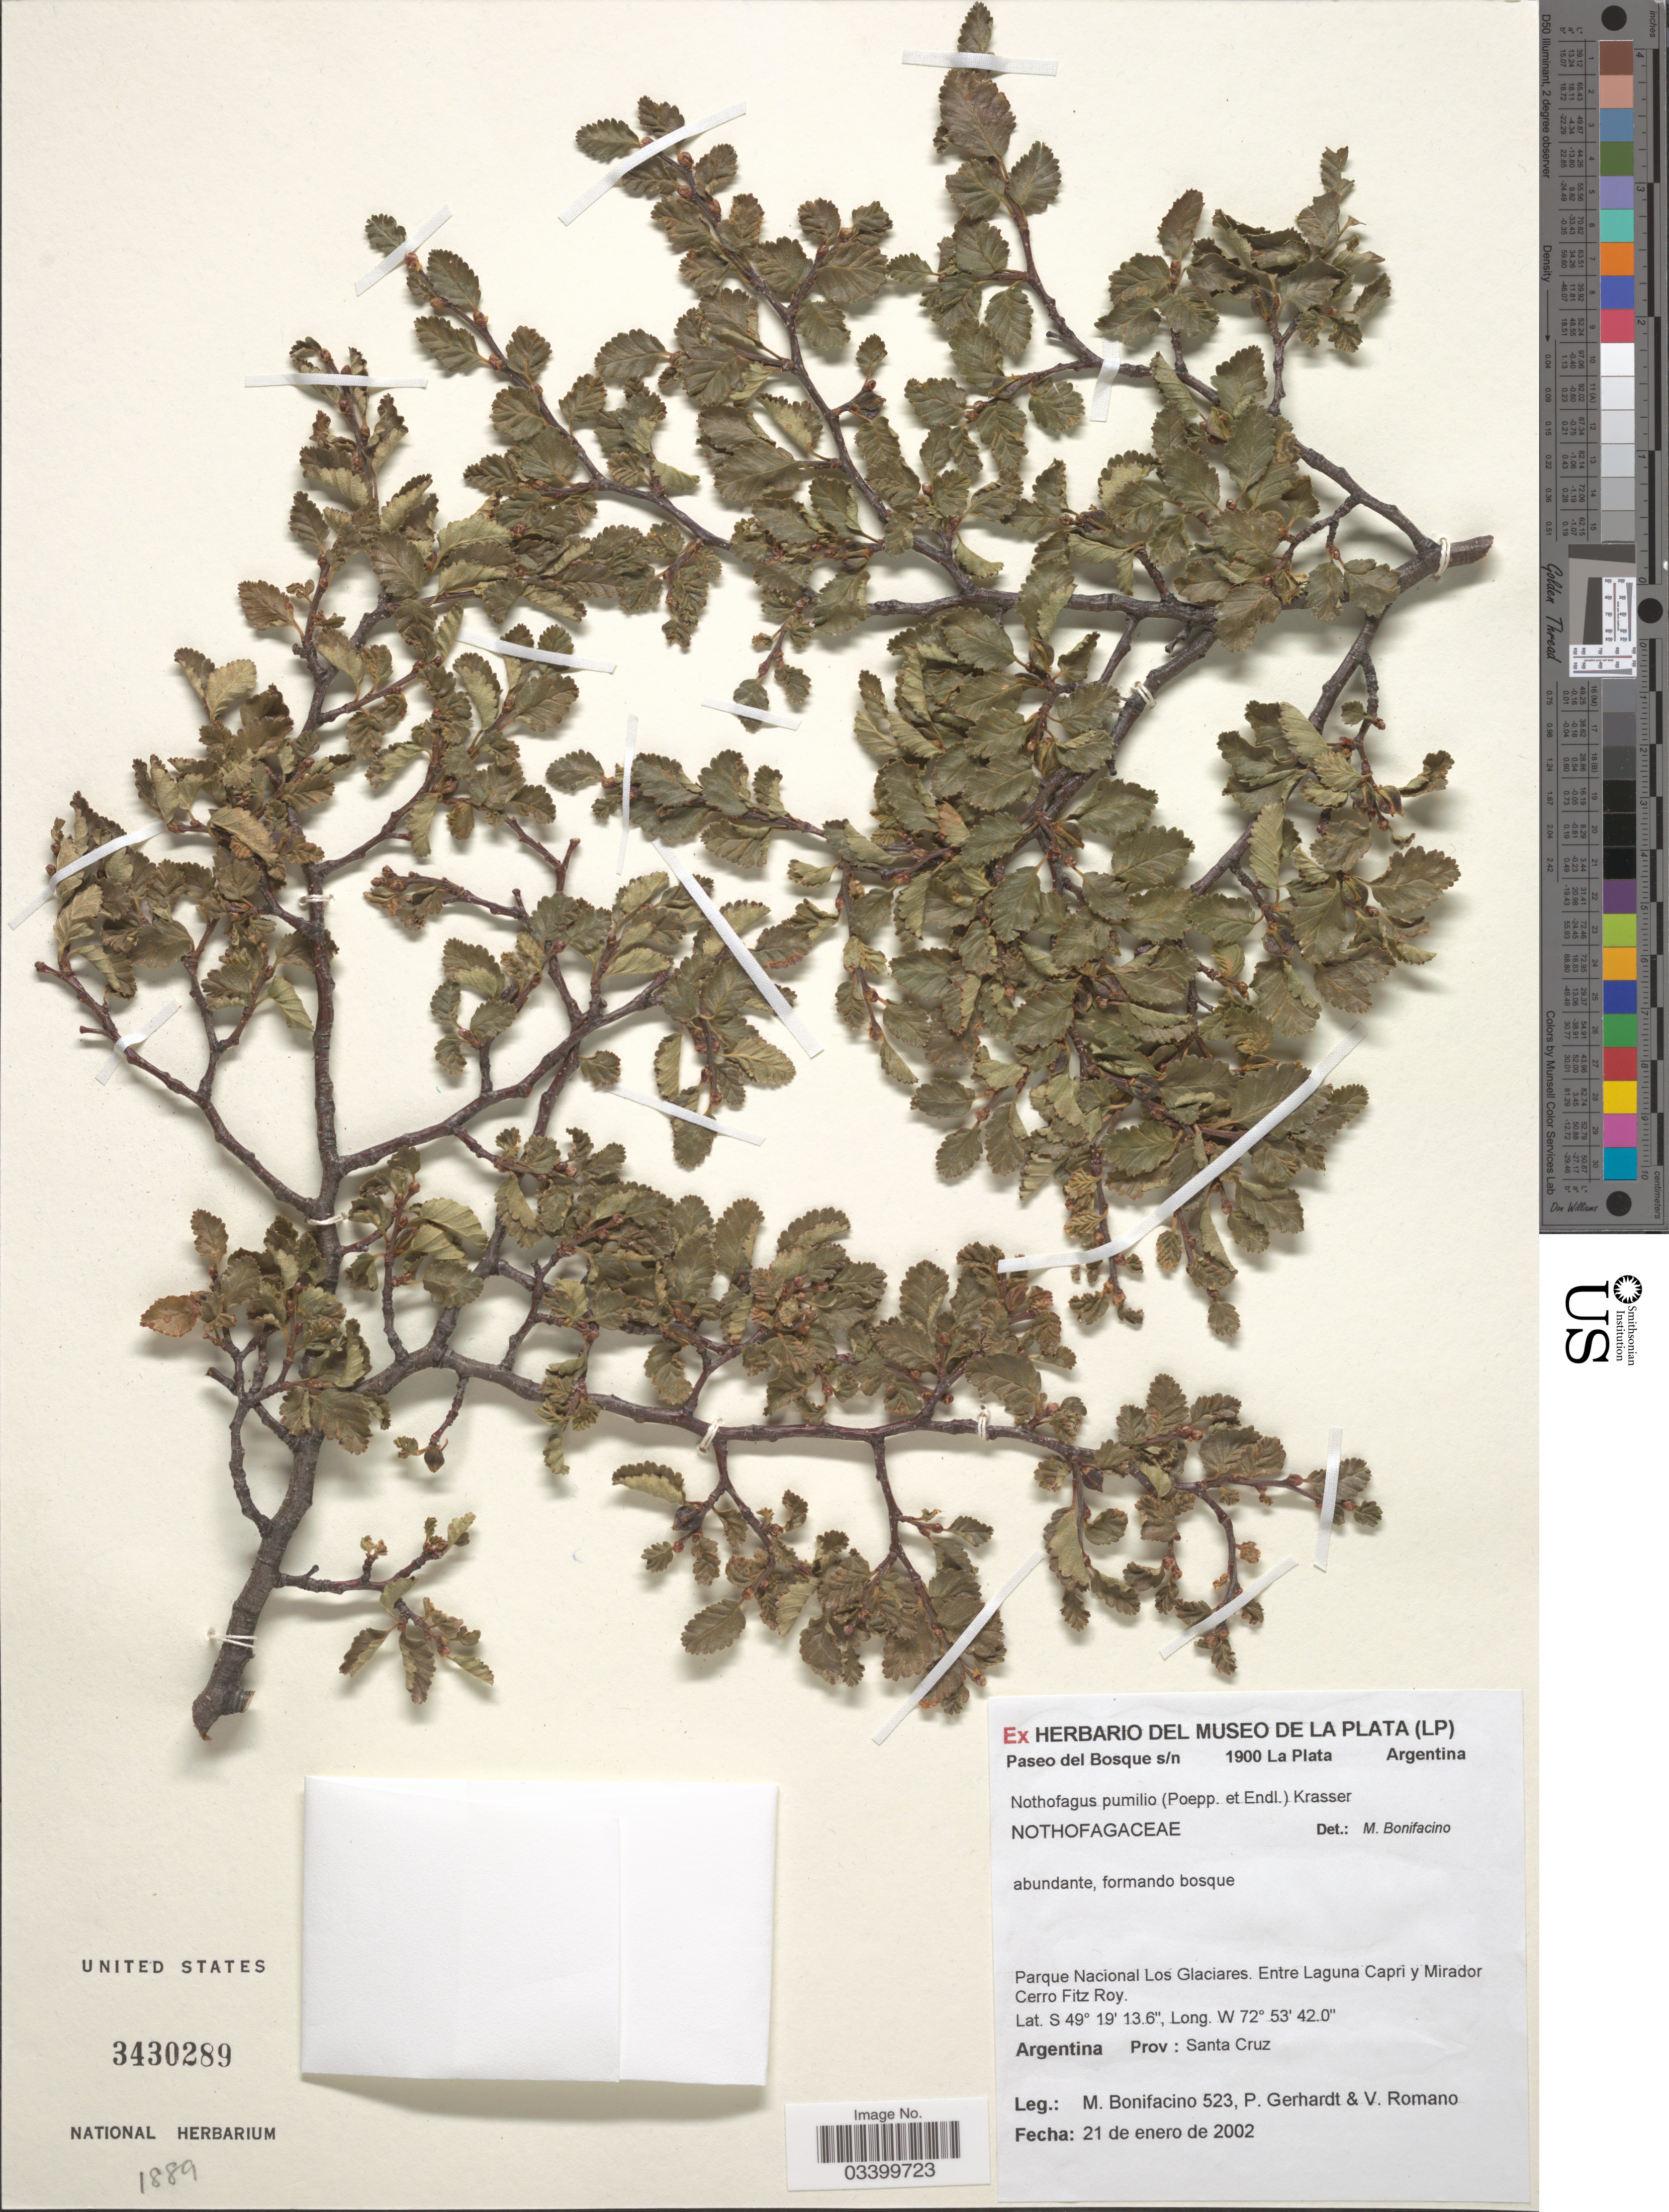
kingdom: Plantae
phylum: Tracheophyta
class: Magnoliopsida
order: Fagales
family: Nothofagaceae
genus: Nothofagus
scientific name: Nothofagus pumilio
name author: (Poepp. & Endl.) Krasser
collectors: M. Bonifacino, P. Gerhardt & V. Romano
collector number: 0523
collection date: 2002-01-21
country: Argentina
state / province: Santa Cruz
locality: Parque Nacional Los Glaciares. Entre Laguna Capri y Mirador Cerro Fitz Roy.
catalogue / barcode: US 3430289